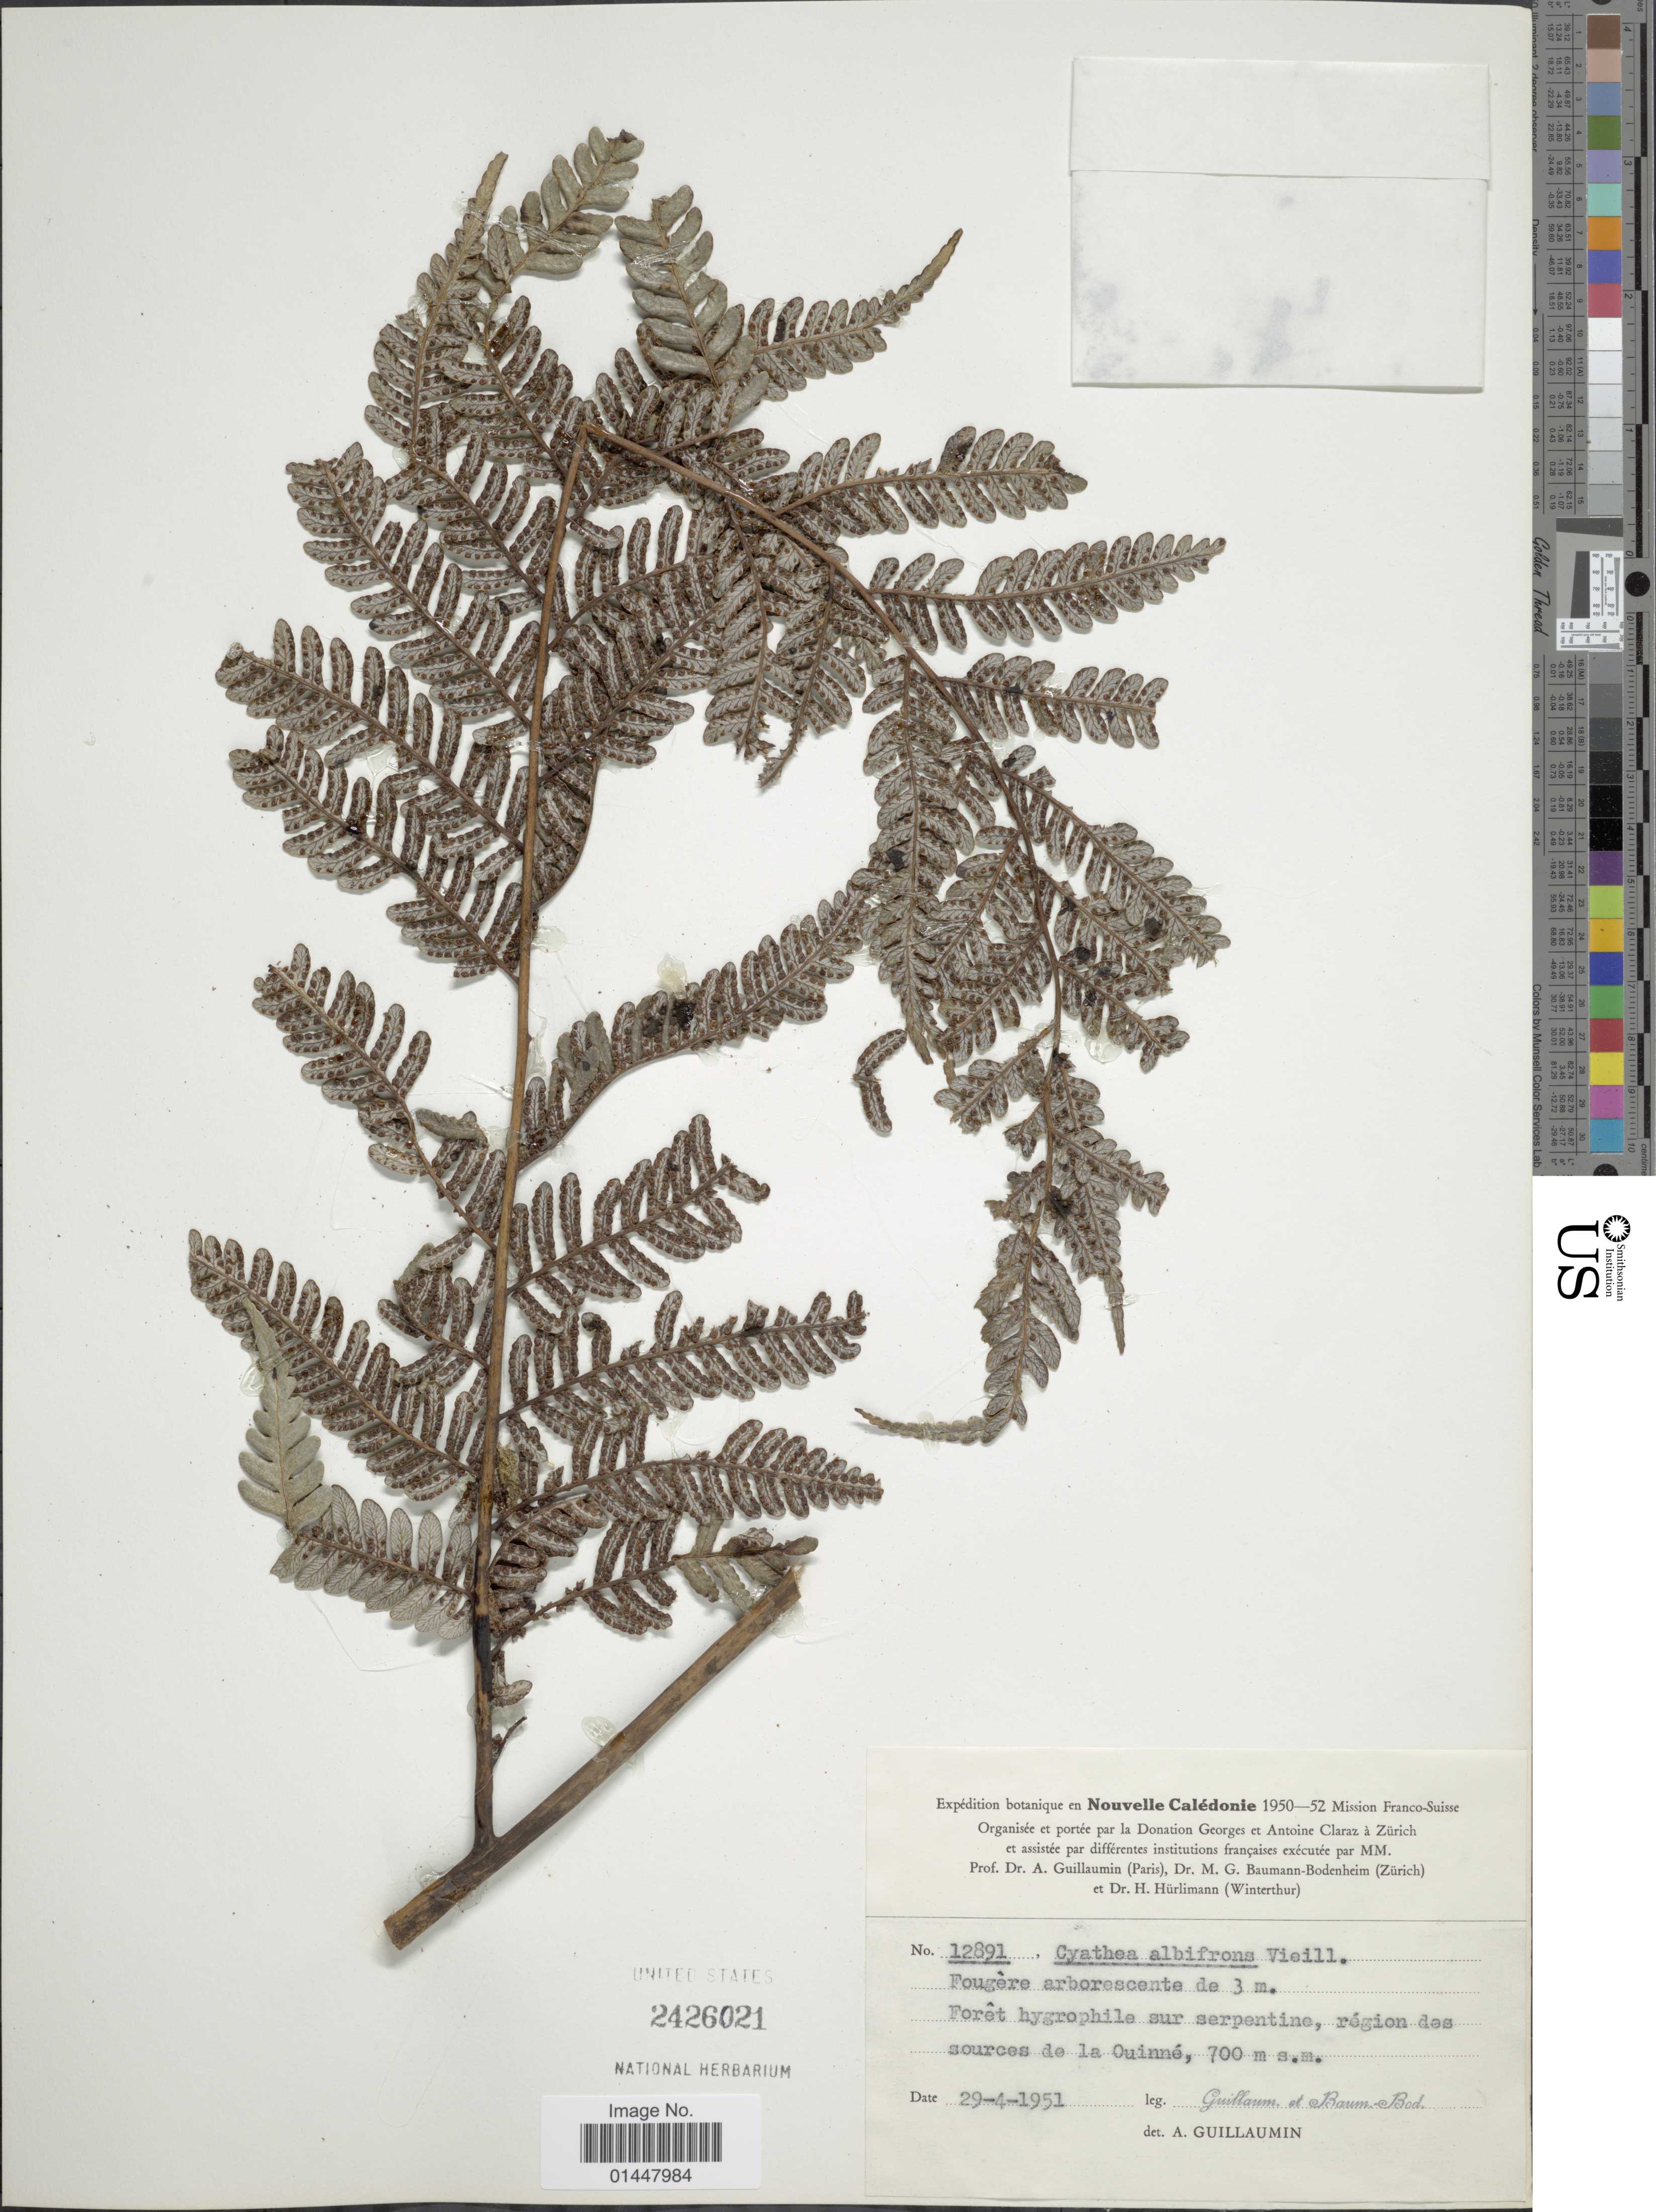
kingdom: Plantae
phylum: Tracheophyta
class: Polypodiopsida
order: Cyatheales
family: Cyatheaceae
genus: Sphaeropteris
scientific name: Sphaeropteris albifrons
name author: (Vieill. ex E. Fourn.) R.M. Tryon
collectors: A. Guillaumin & M. G. Baumann-Bodenheim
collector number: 12891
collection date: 1951-04-29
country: New Caledonia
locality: Nouvelle Caledonie, region des sources de la Ouinne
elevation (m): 700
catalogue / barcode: US 2426021